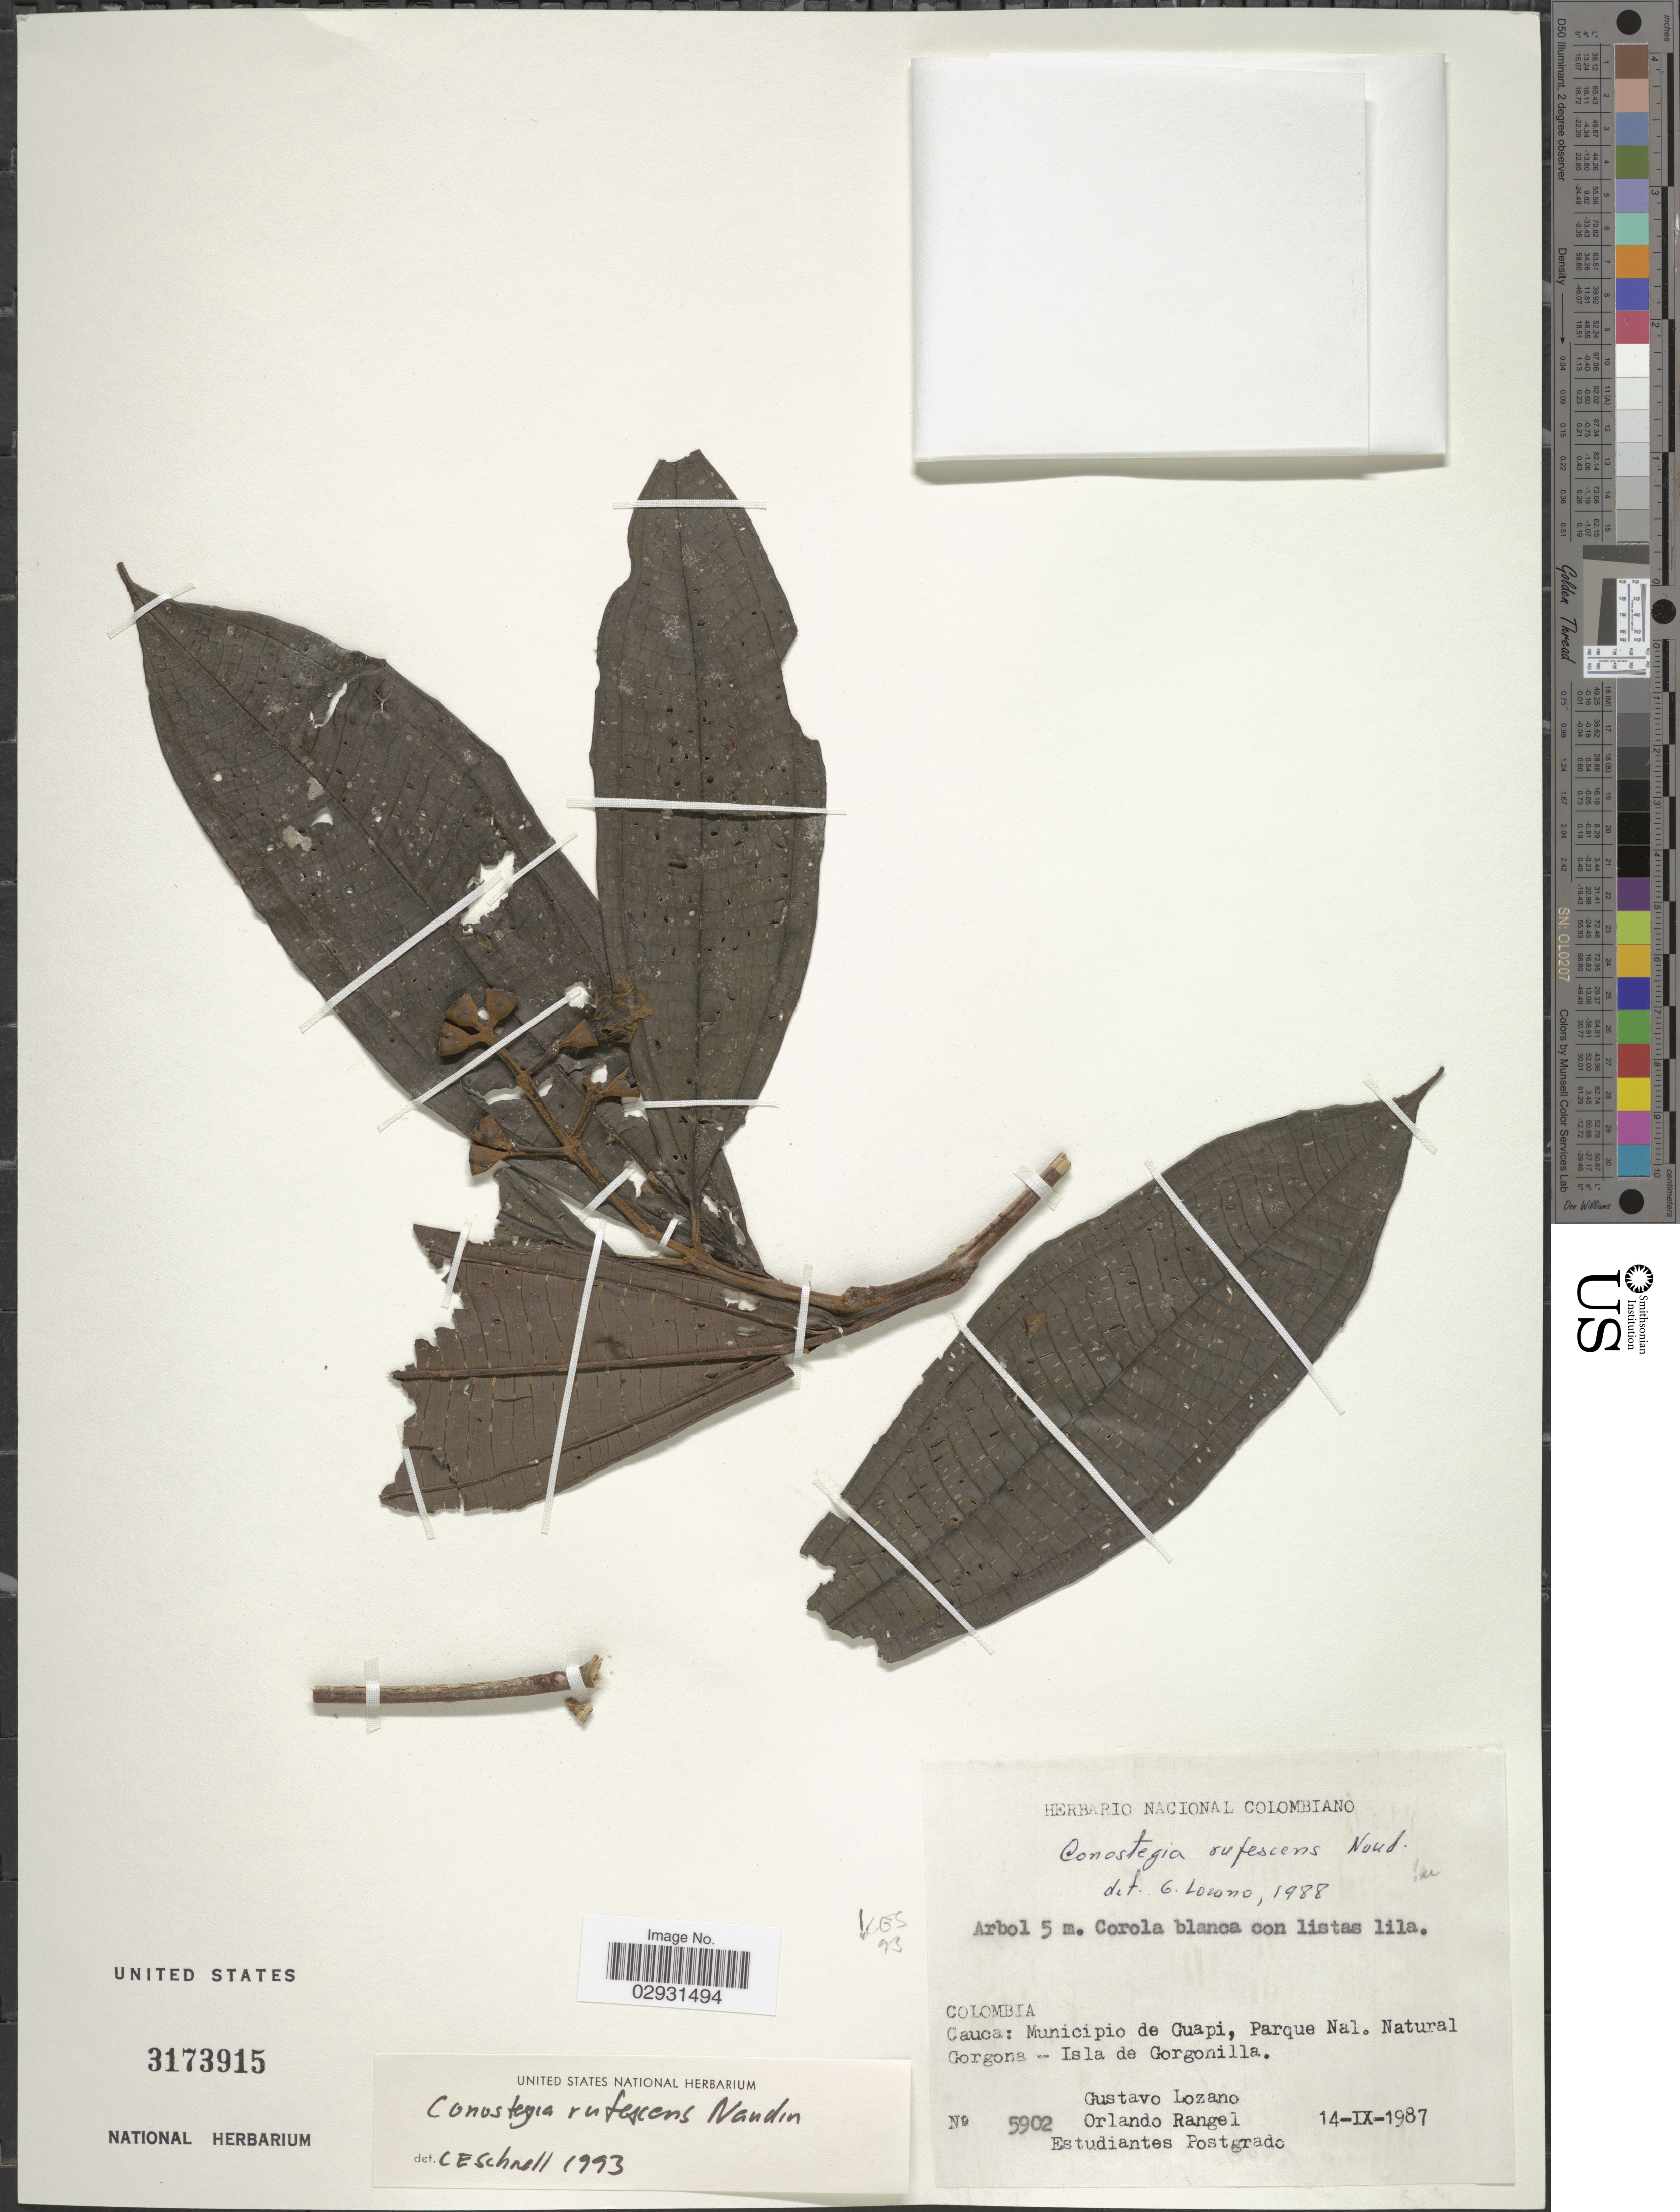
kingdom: Plantae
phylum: Tracheophyta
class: Magnoliopsida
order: Myrtales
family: Melastomataceae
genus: Conostegia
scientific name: Conostegia rufescens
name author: Naudin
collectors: G. Lozano-Contreras, O. Rangel & et al.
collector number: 5902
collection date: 1987-09-14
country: Colombia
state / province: Cauca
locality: Municipio de Guapi, Parque Nal. Natural Gorgona - Isla de Gorgonilla.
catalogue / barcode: US 3173915